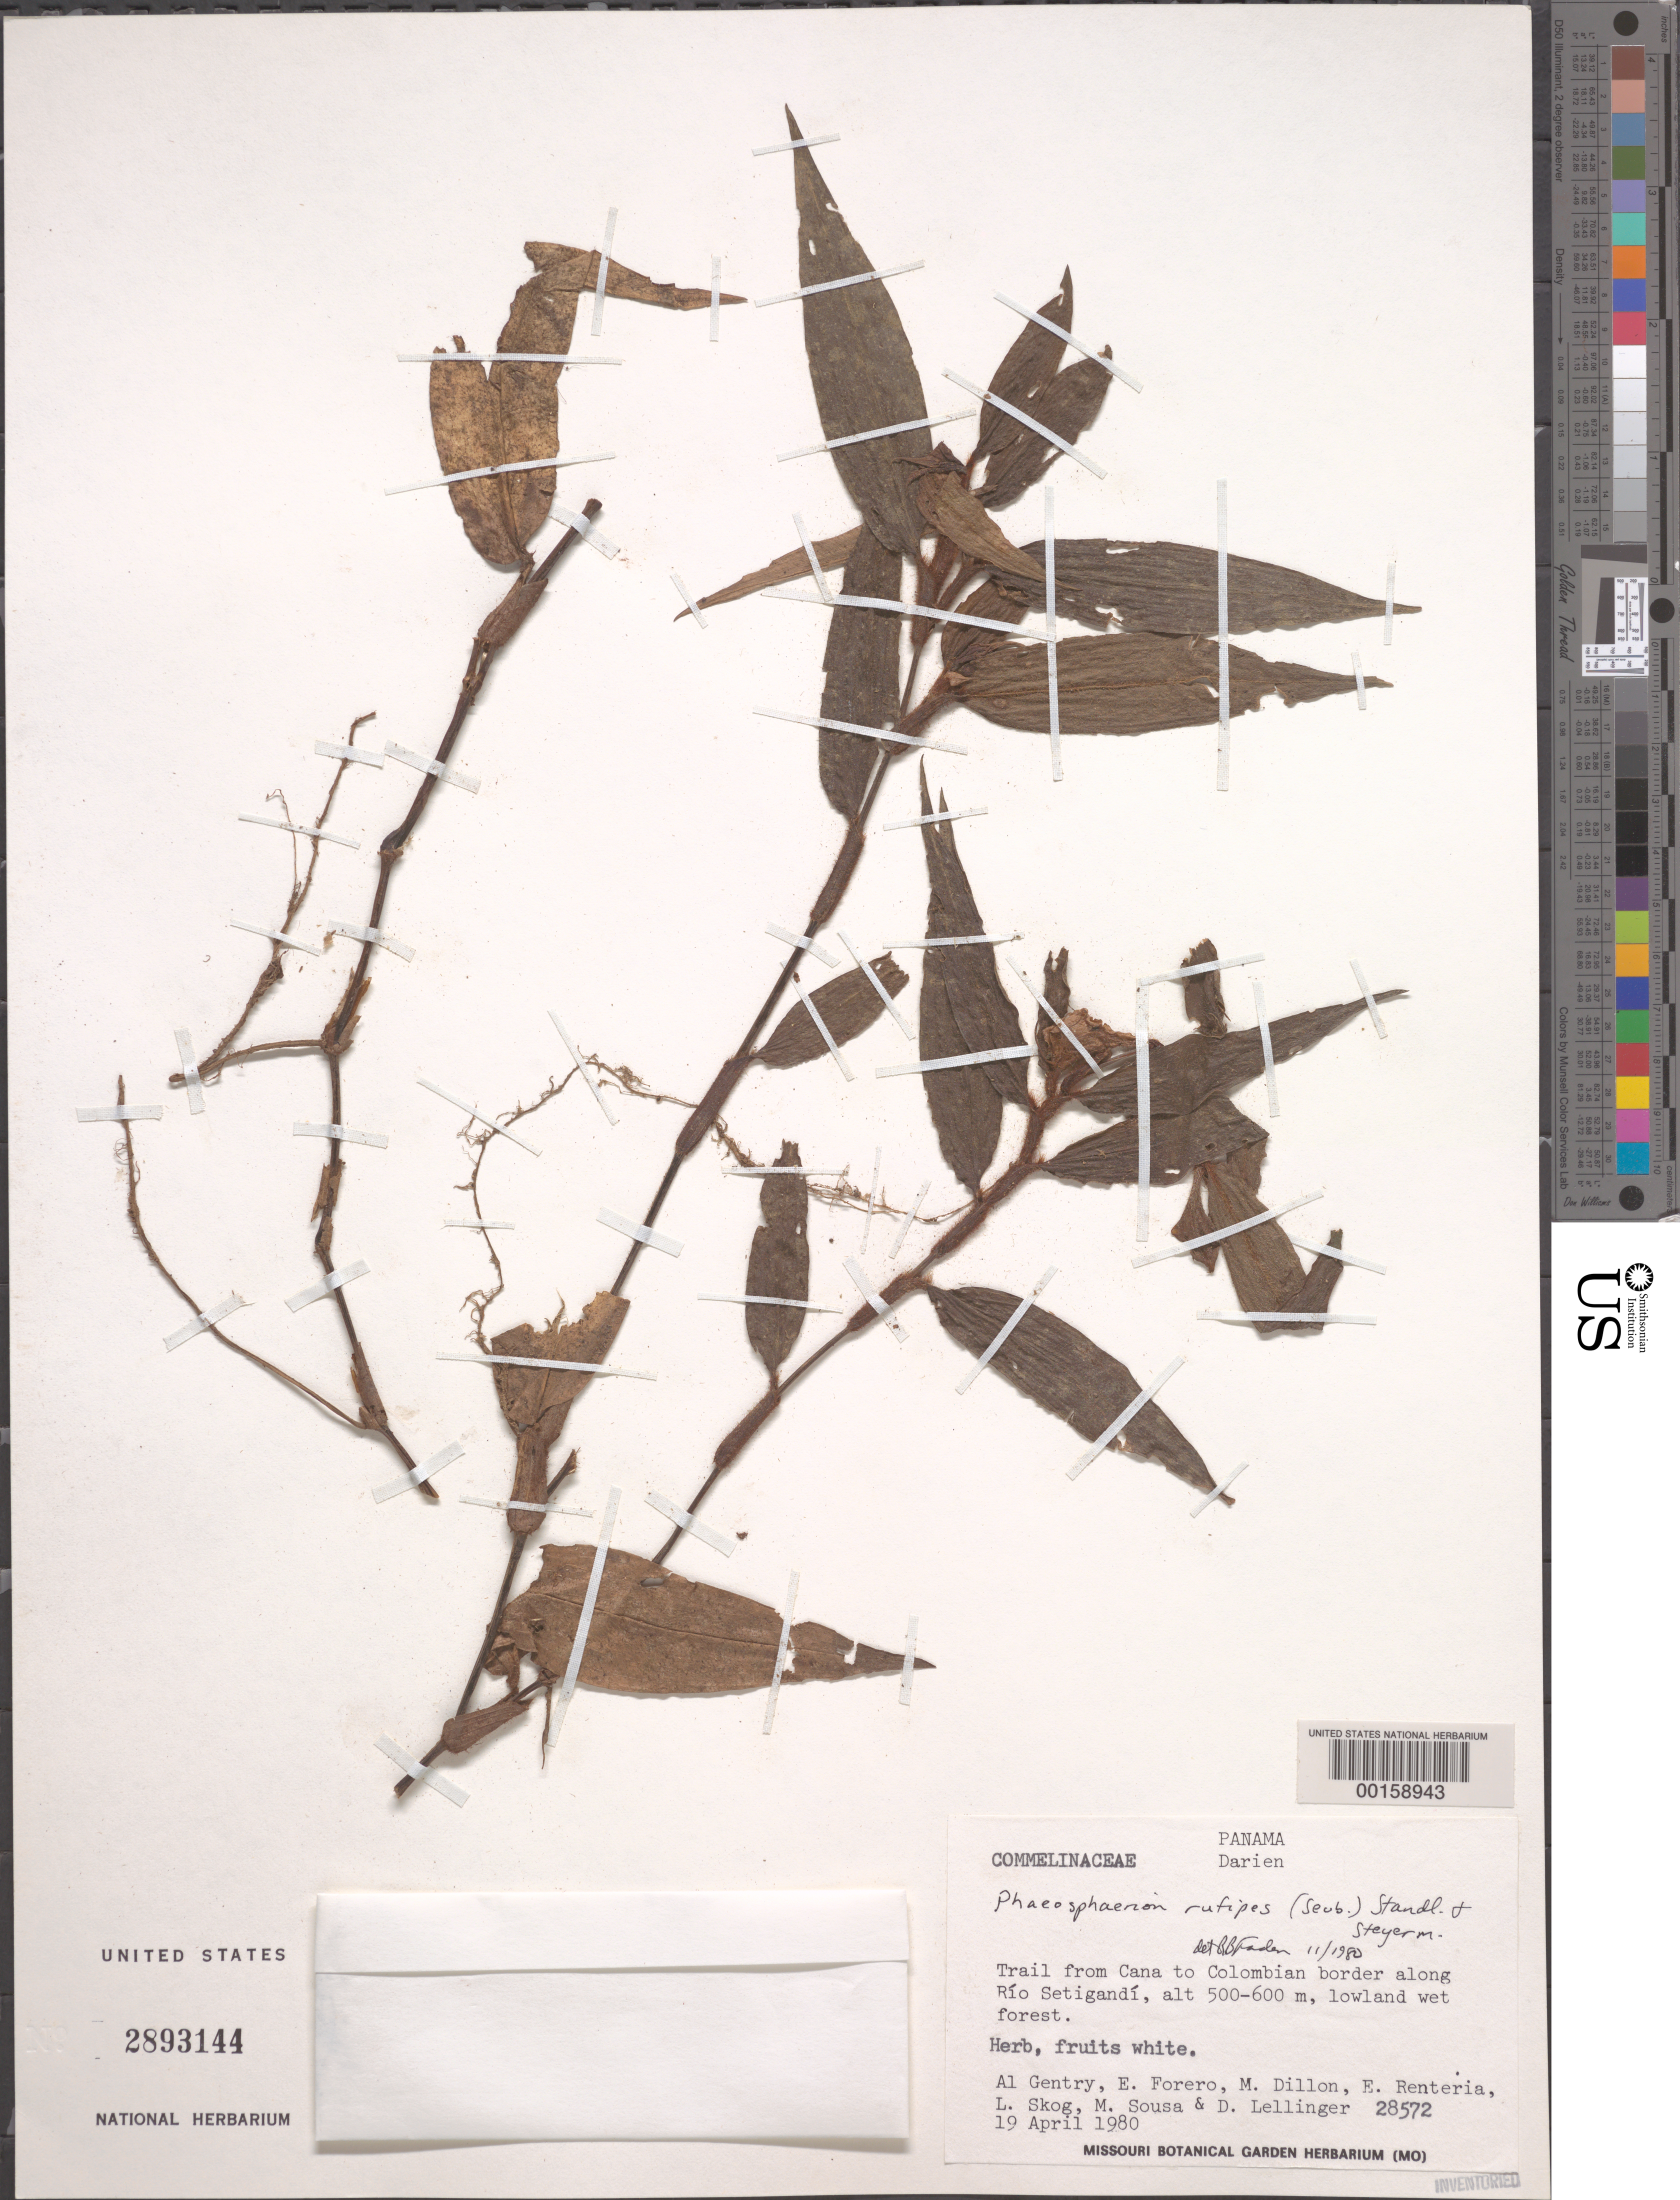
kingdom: Plantae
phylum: Tracheophyta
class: Liliopsida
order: Commelinales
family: Commelinaceae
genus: Commelina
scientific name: Commelina rufipes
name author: Seub.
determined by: Faden, Robert B., (US), Smithsonian Institution - National Museum of Natural History (UNITED STATES)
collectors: A. H. Gentry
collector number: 28572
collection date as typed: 19 Apr 1980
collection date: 1980-04-19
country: Panama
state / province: Darién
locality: Trail from Cana to Colombian border along Rio Setigandi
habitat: Lowland wet forest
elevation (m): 500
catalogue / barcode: US 2893144